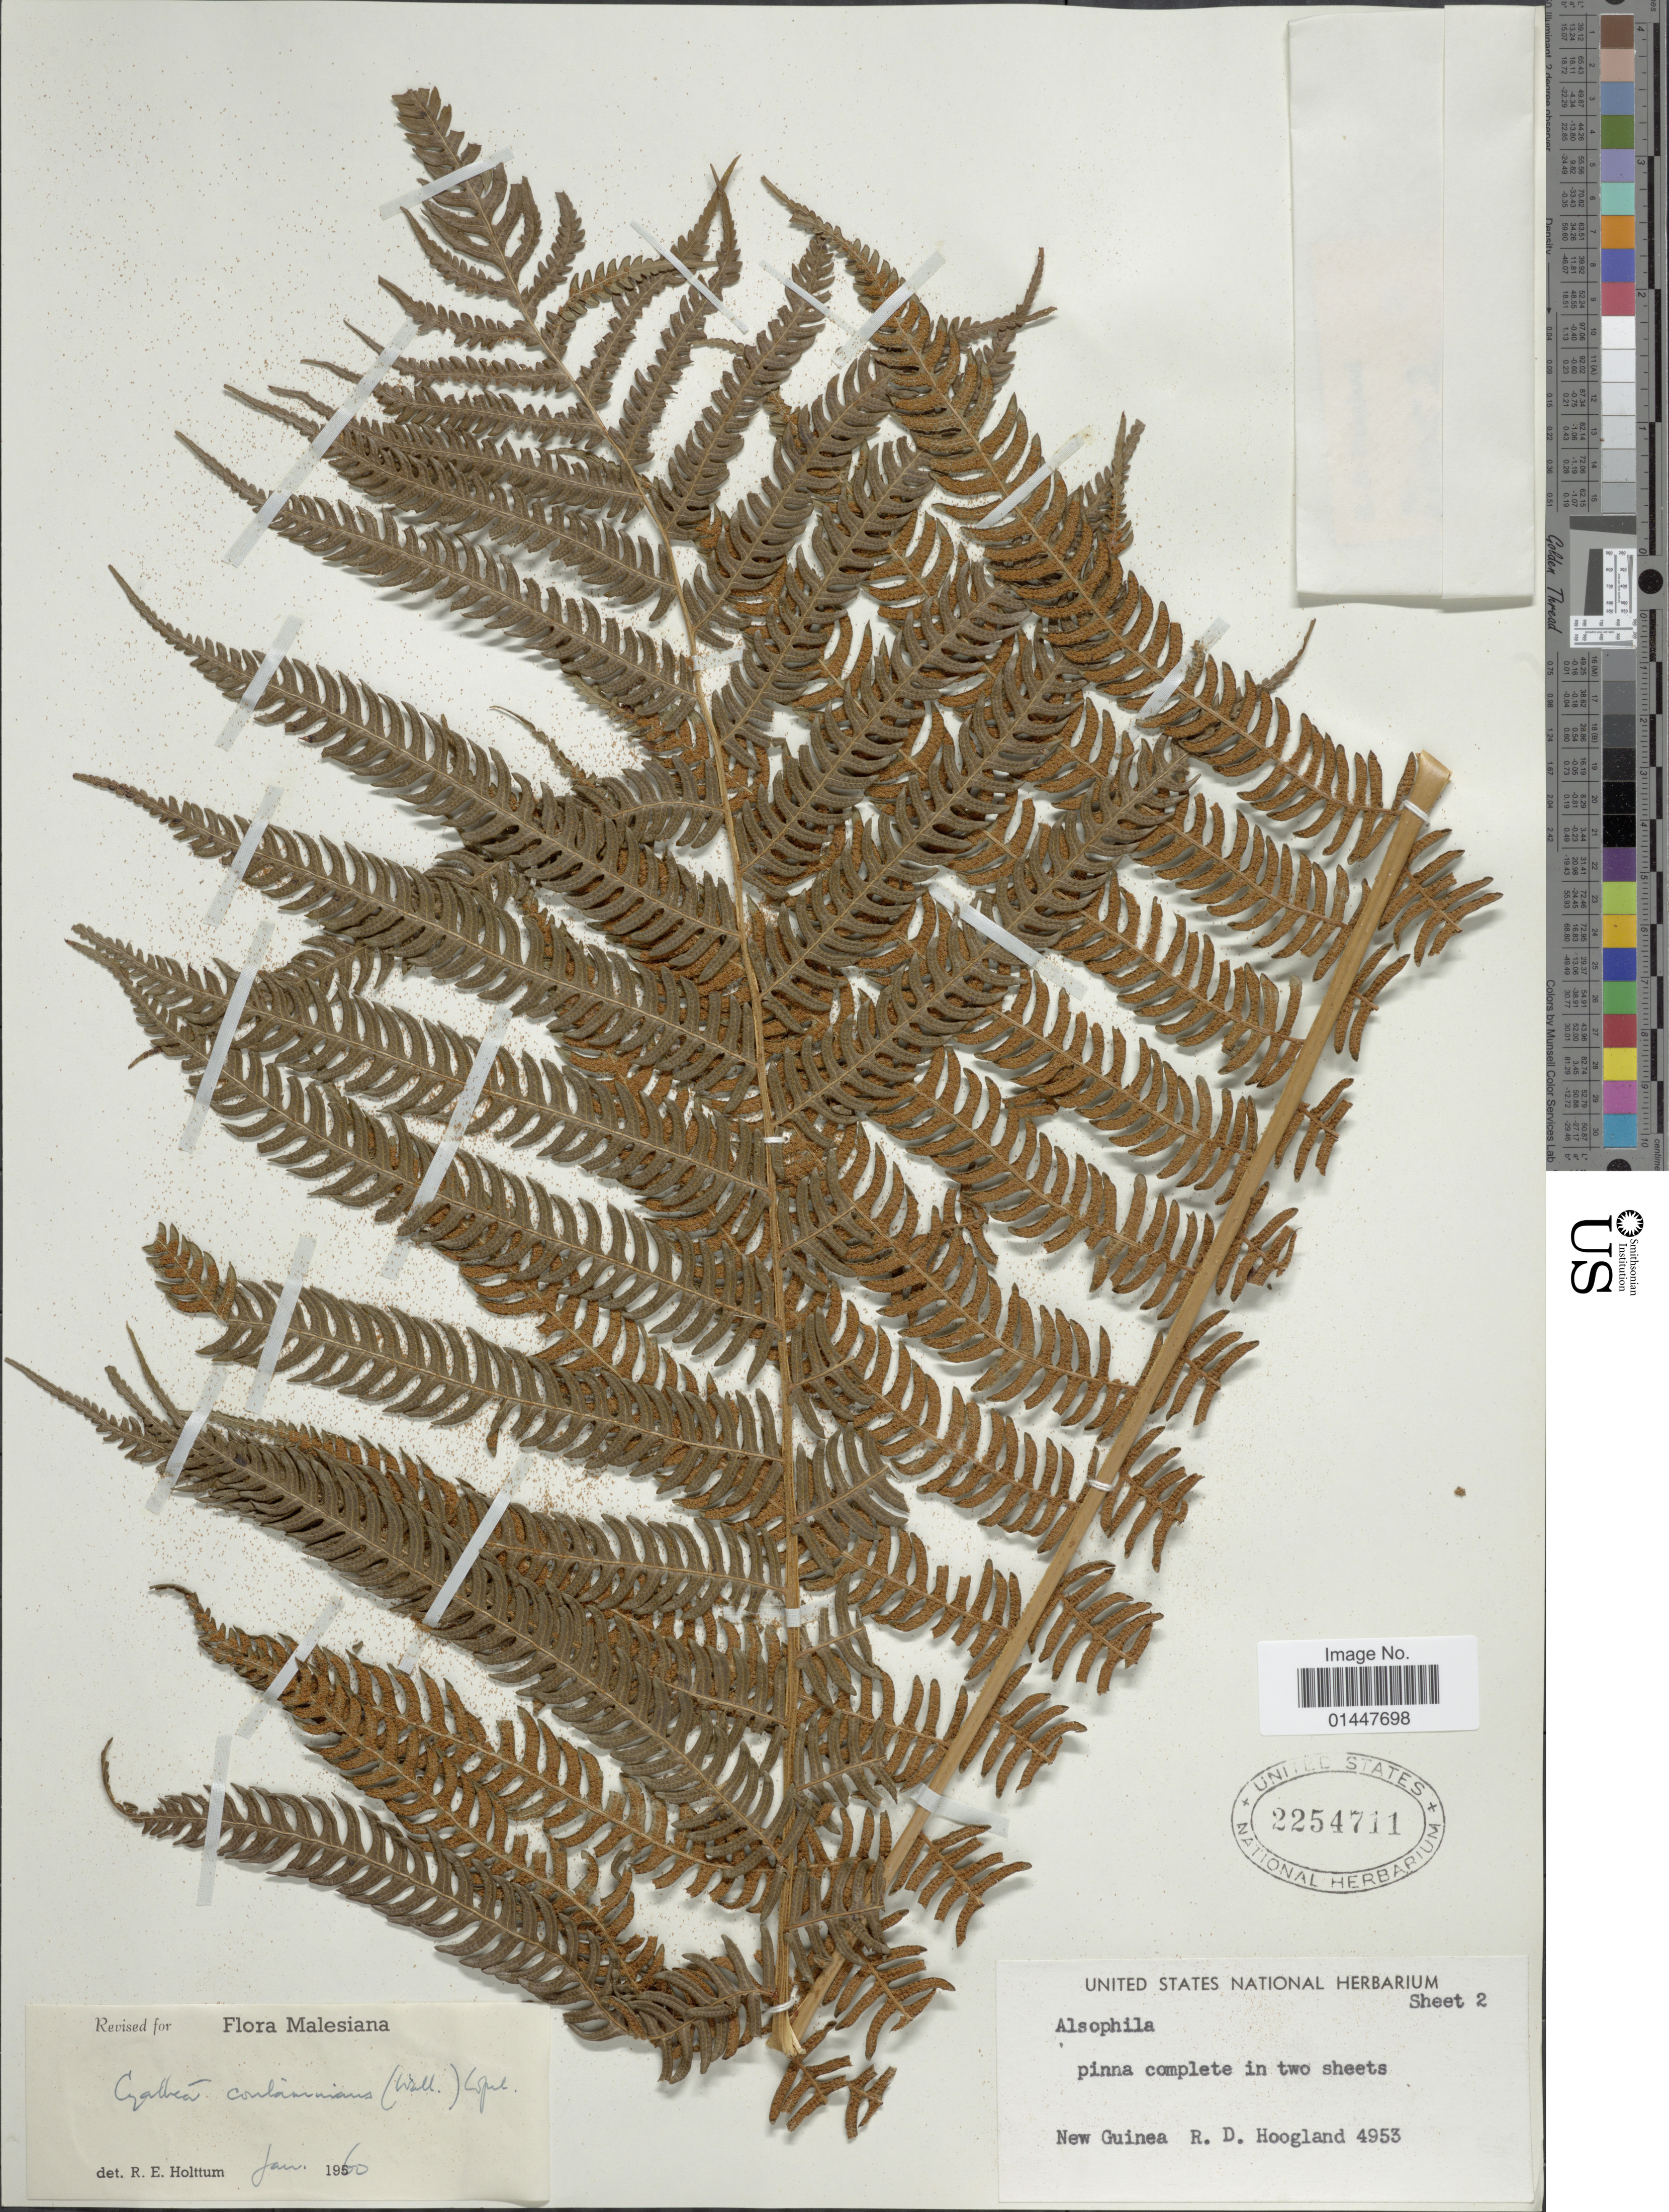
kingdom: Plantae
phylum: Tracheophyta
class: Polypodiopsida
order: Cyatheales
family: Cyatheaceae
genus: Sphaeropteris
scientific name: Sphaeropteris glauca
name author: (Blume) R.M. Tryon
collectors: R. D. Hoogland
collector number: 4953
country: Papua New Guinea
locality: New Guinea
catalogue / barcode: US 2254711